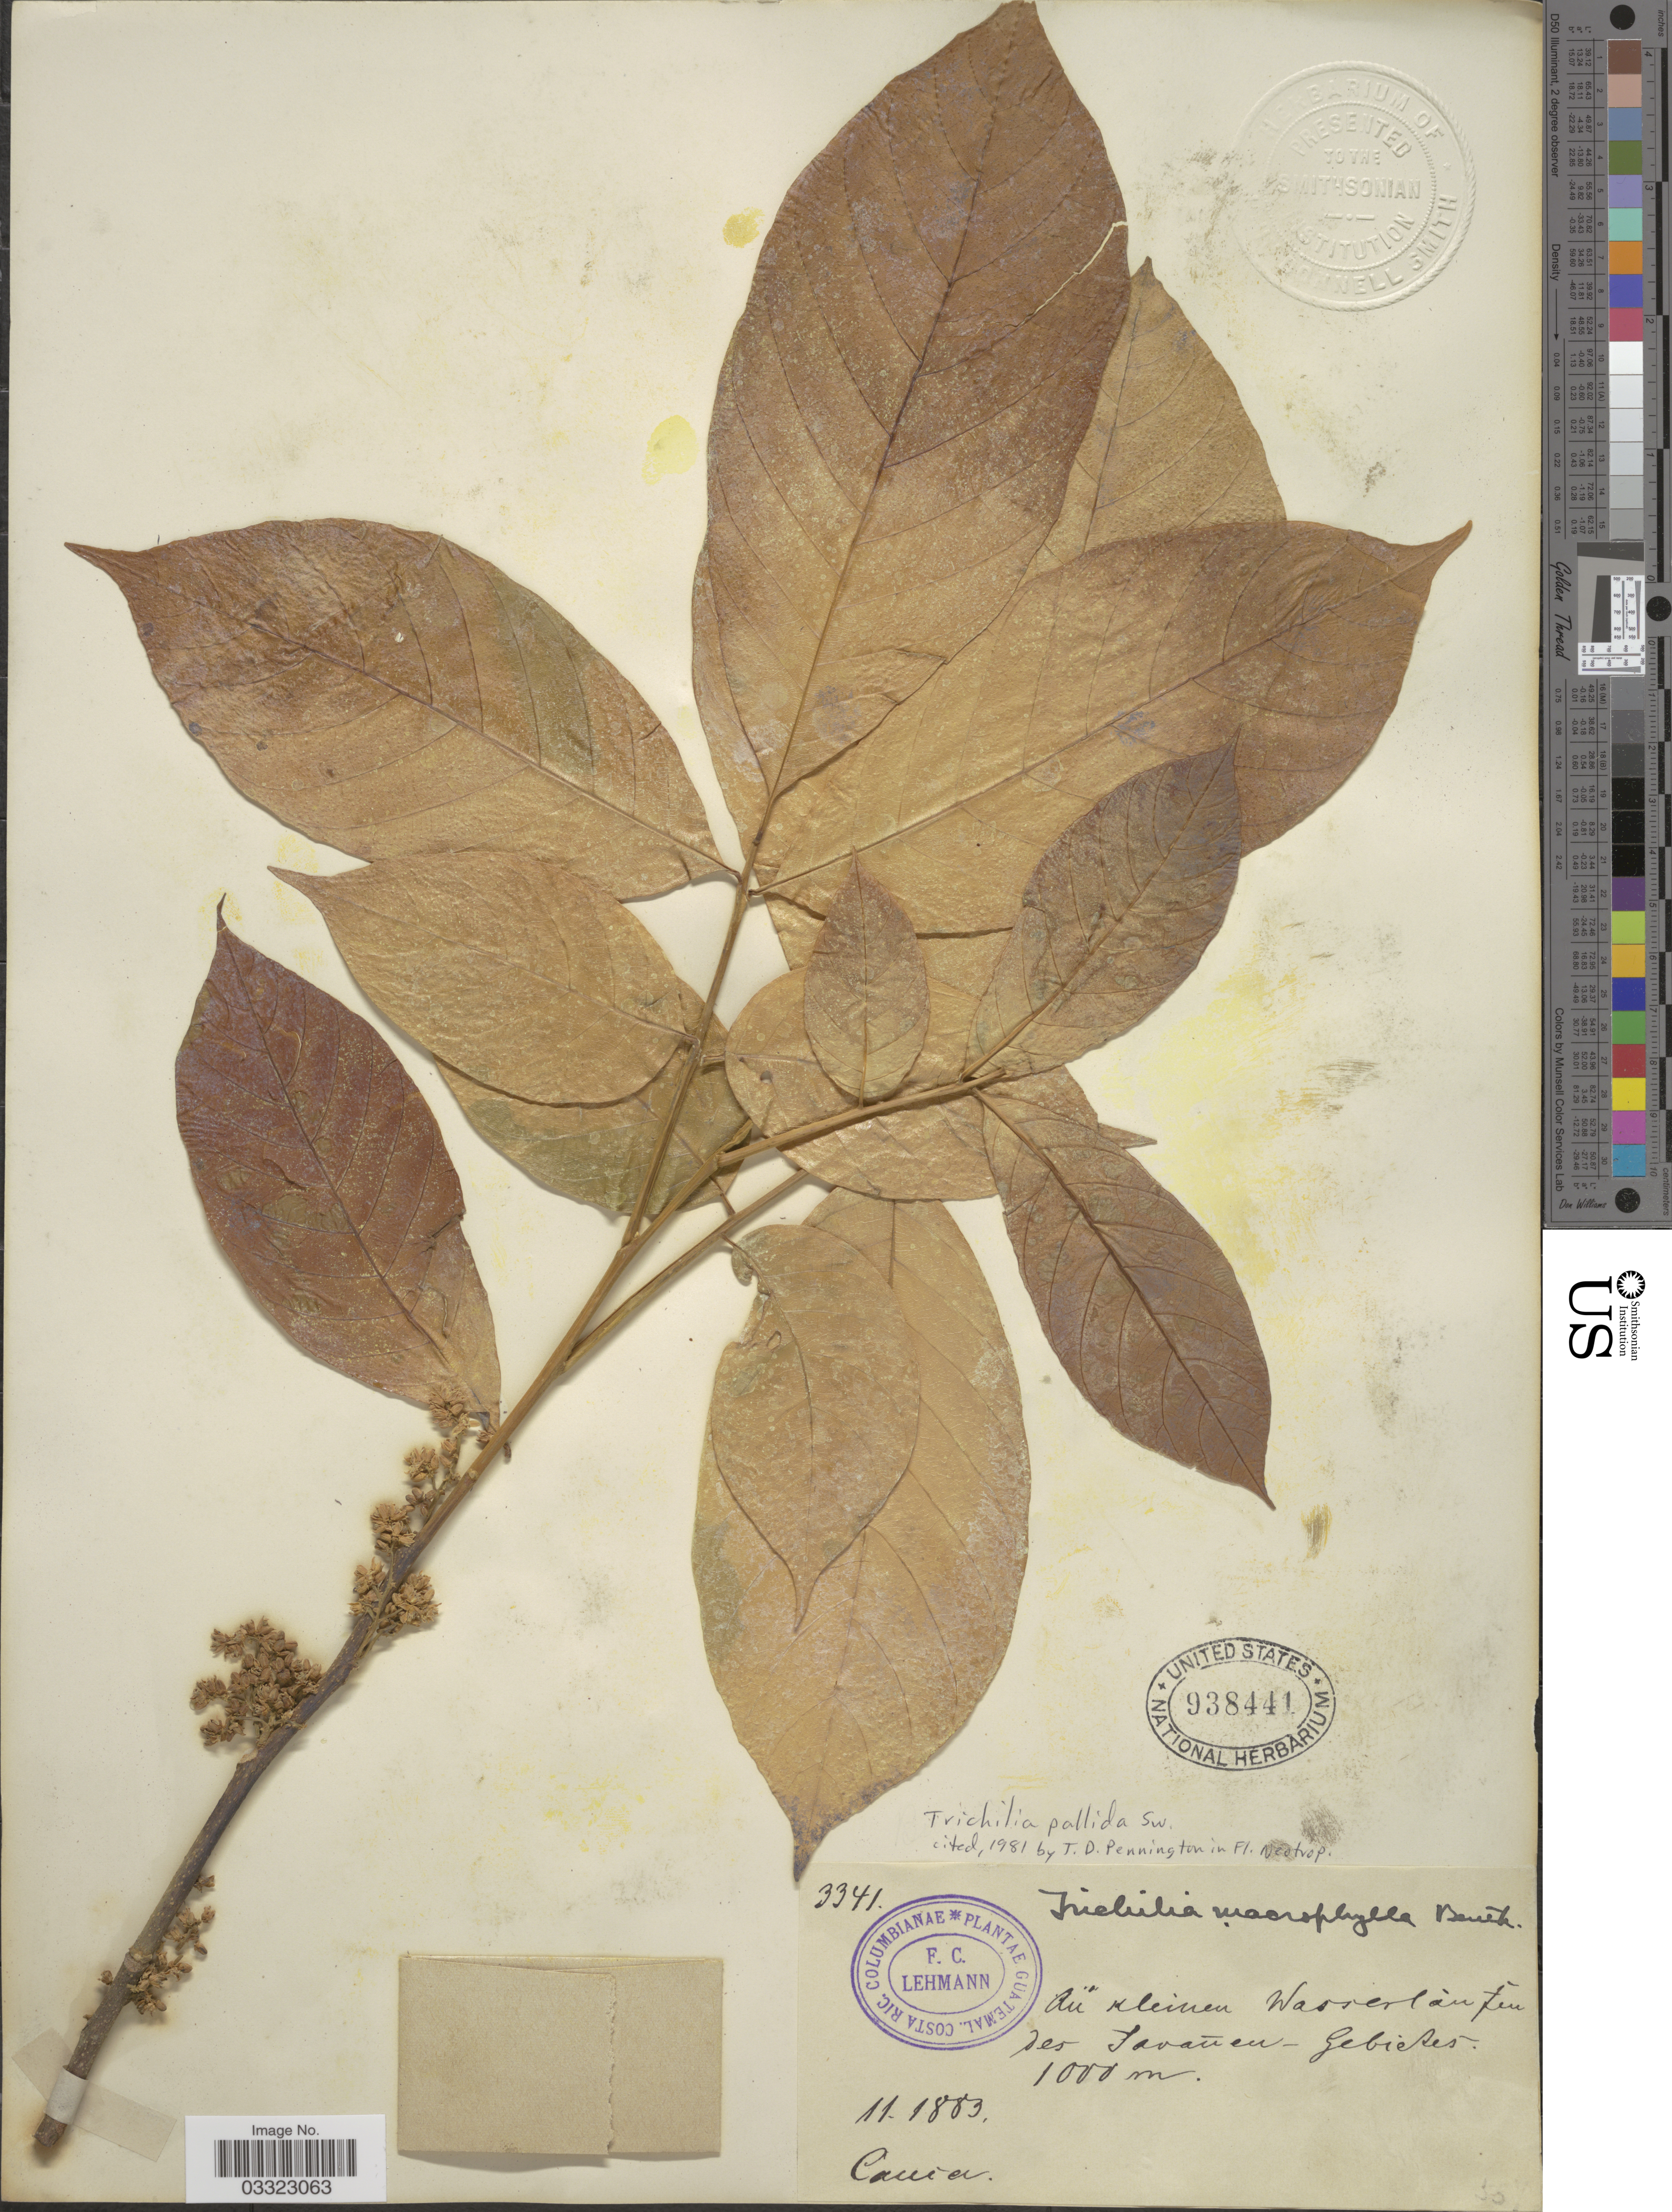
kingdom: Plantae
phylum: Tracheophyta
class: Magnoliopsida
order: Sapindales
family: Meliaceae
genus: Trichilia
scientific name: Trichilia pallida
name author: Sw.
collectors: F. C. Lehmann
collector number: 3341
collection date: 1883-11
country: Guatemala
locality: An kleinen Wasserlaufen des Savanen-gebieden.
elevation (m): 1000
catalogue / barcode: US 938441